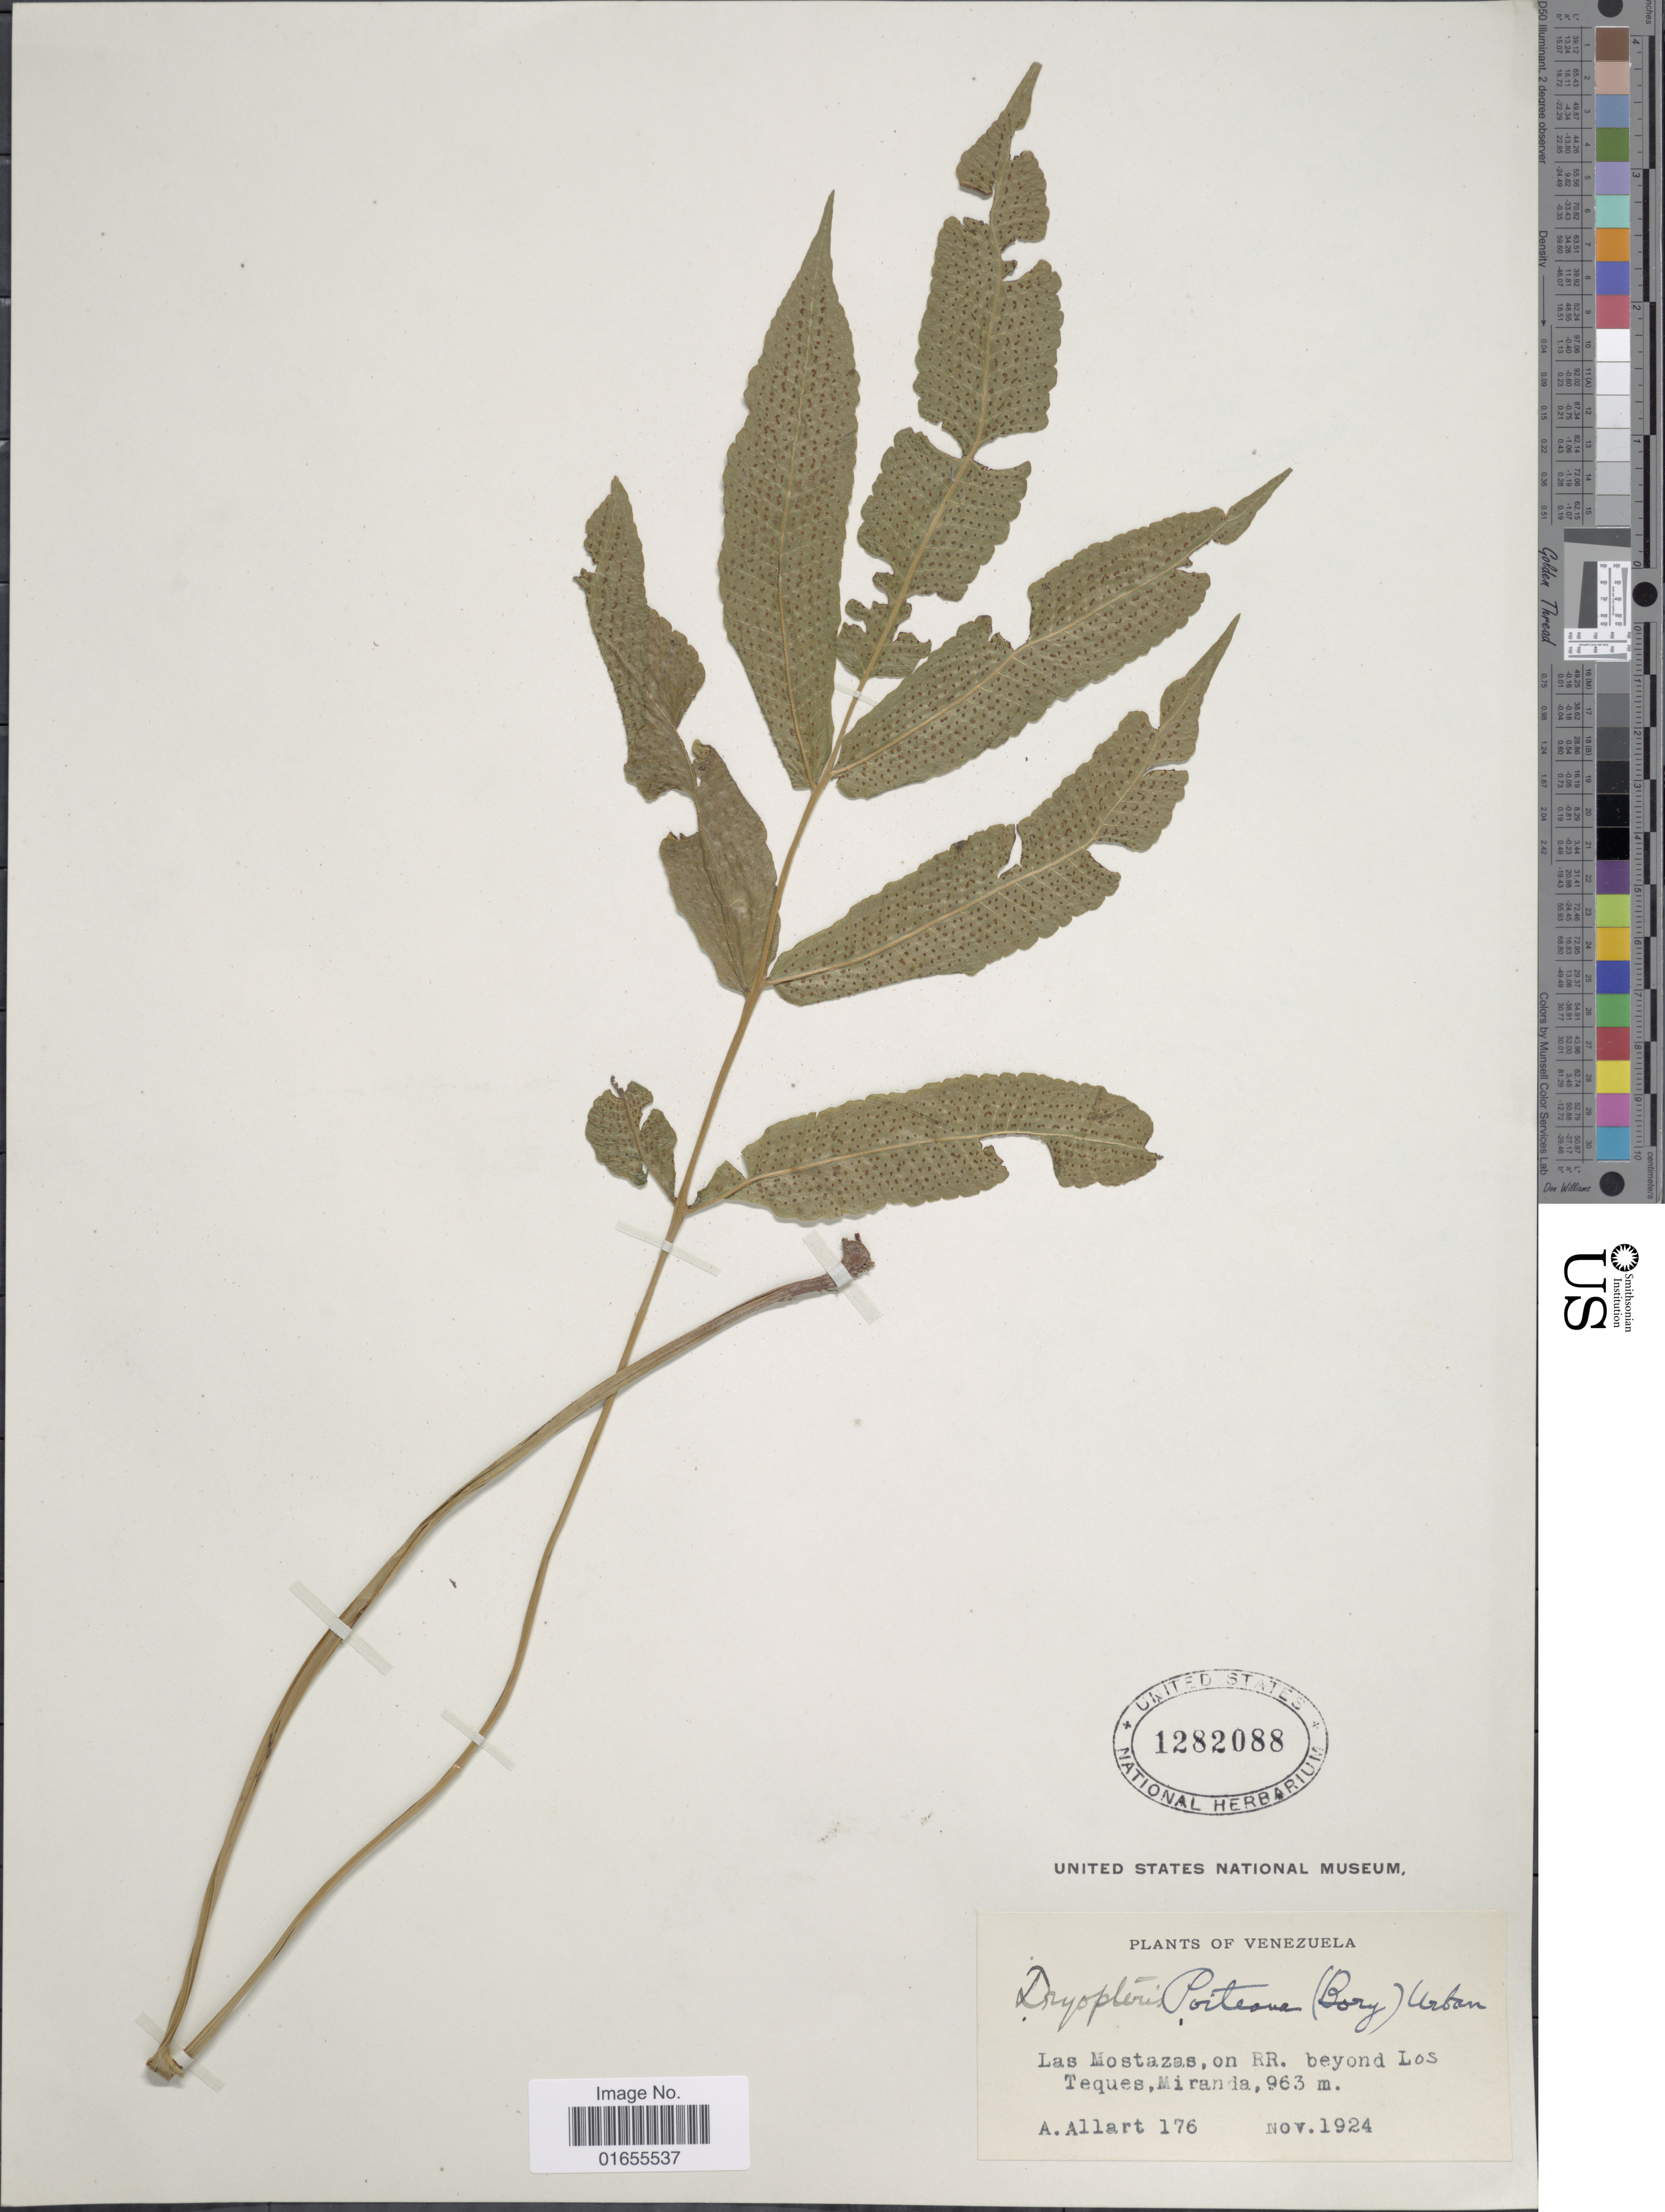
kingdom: Plantae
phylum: Tracheophyta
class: Polypodiopsida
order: Polypodiales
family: Thelypteridaceae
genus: Goniopteris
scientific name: Goniopteris poiteana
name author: (Bory) Ching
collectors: A. Allart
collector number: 176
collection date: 1924-11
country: Venezuela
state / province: Miranda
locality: Las Mostazas, on RR. beyond Los Teques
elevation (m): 963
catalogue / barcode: US 1282088